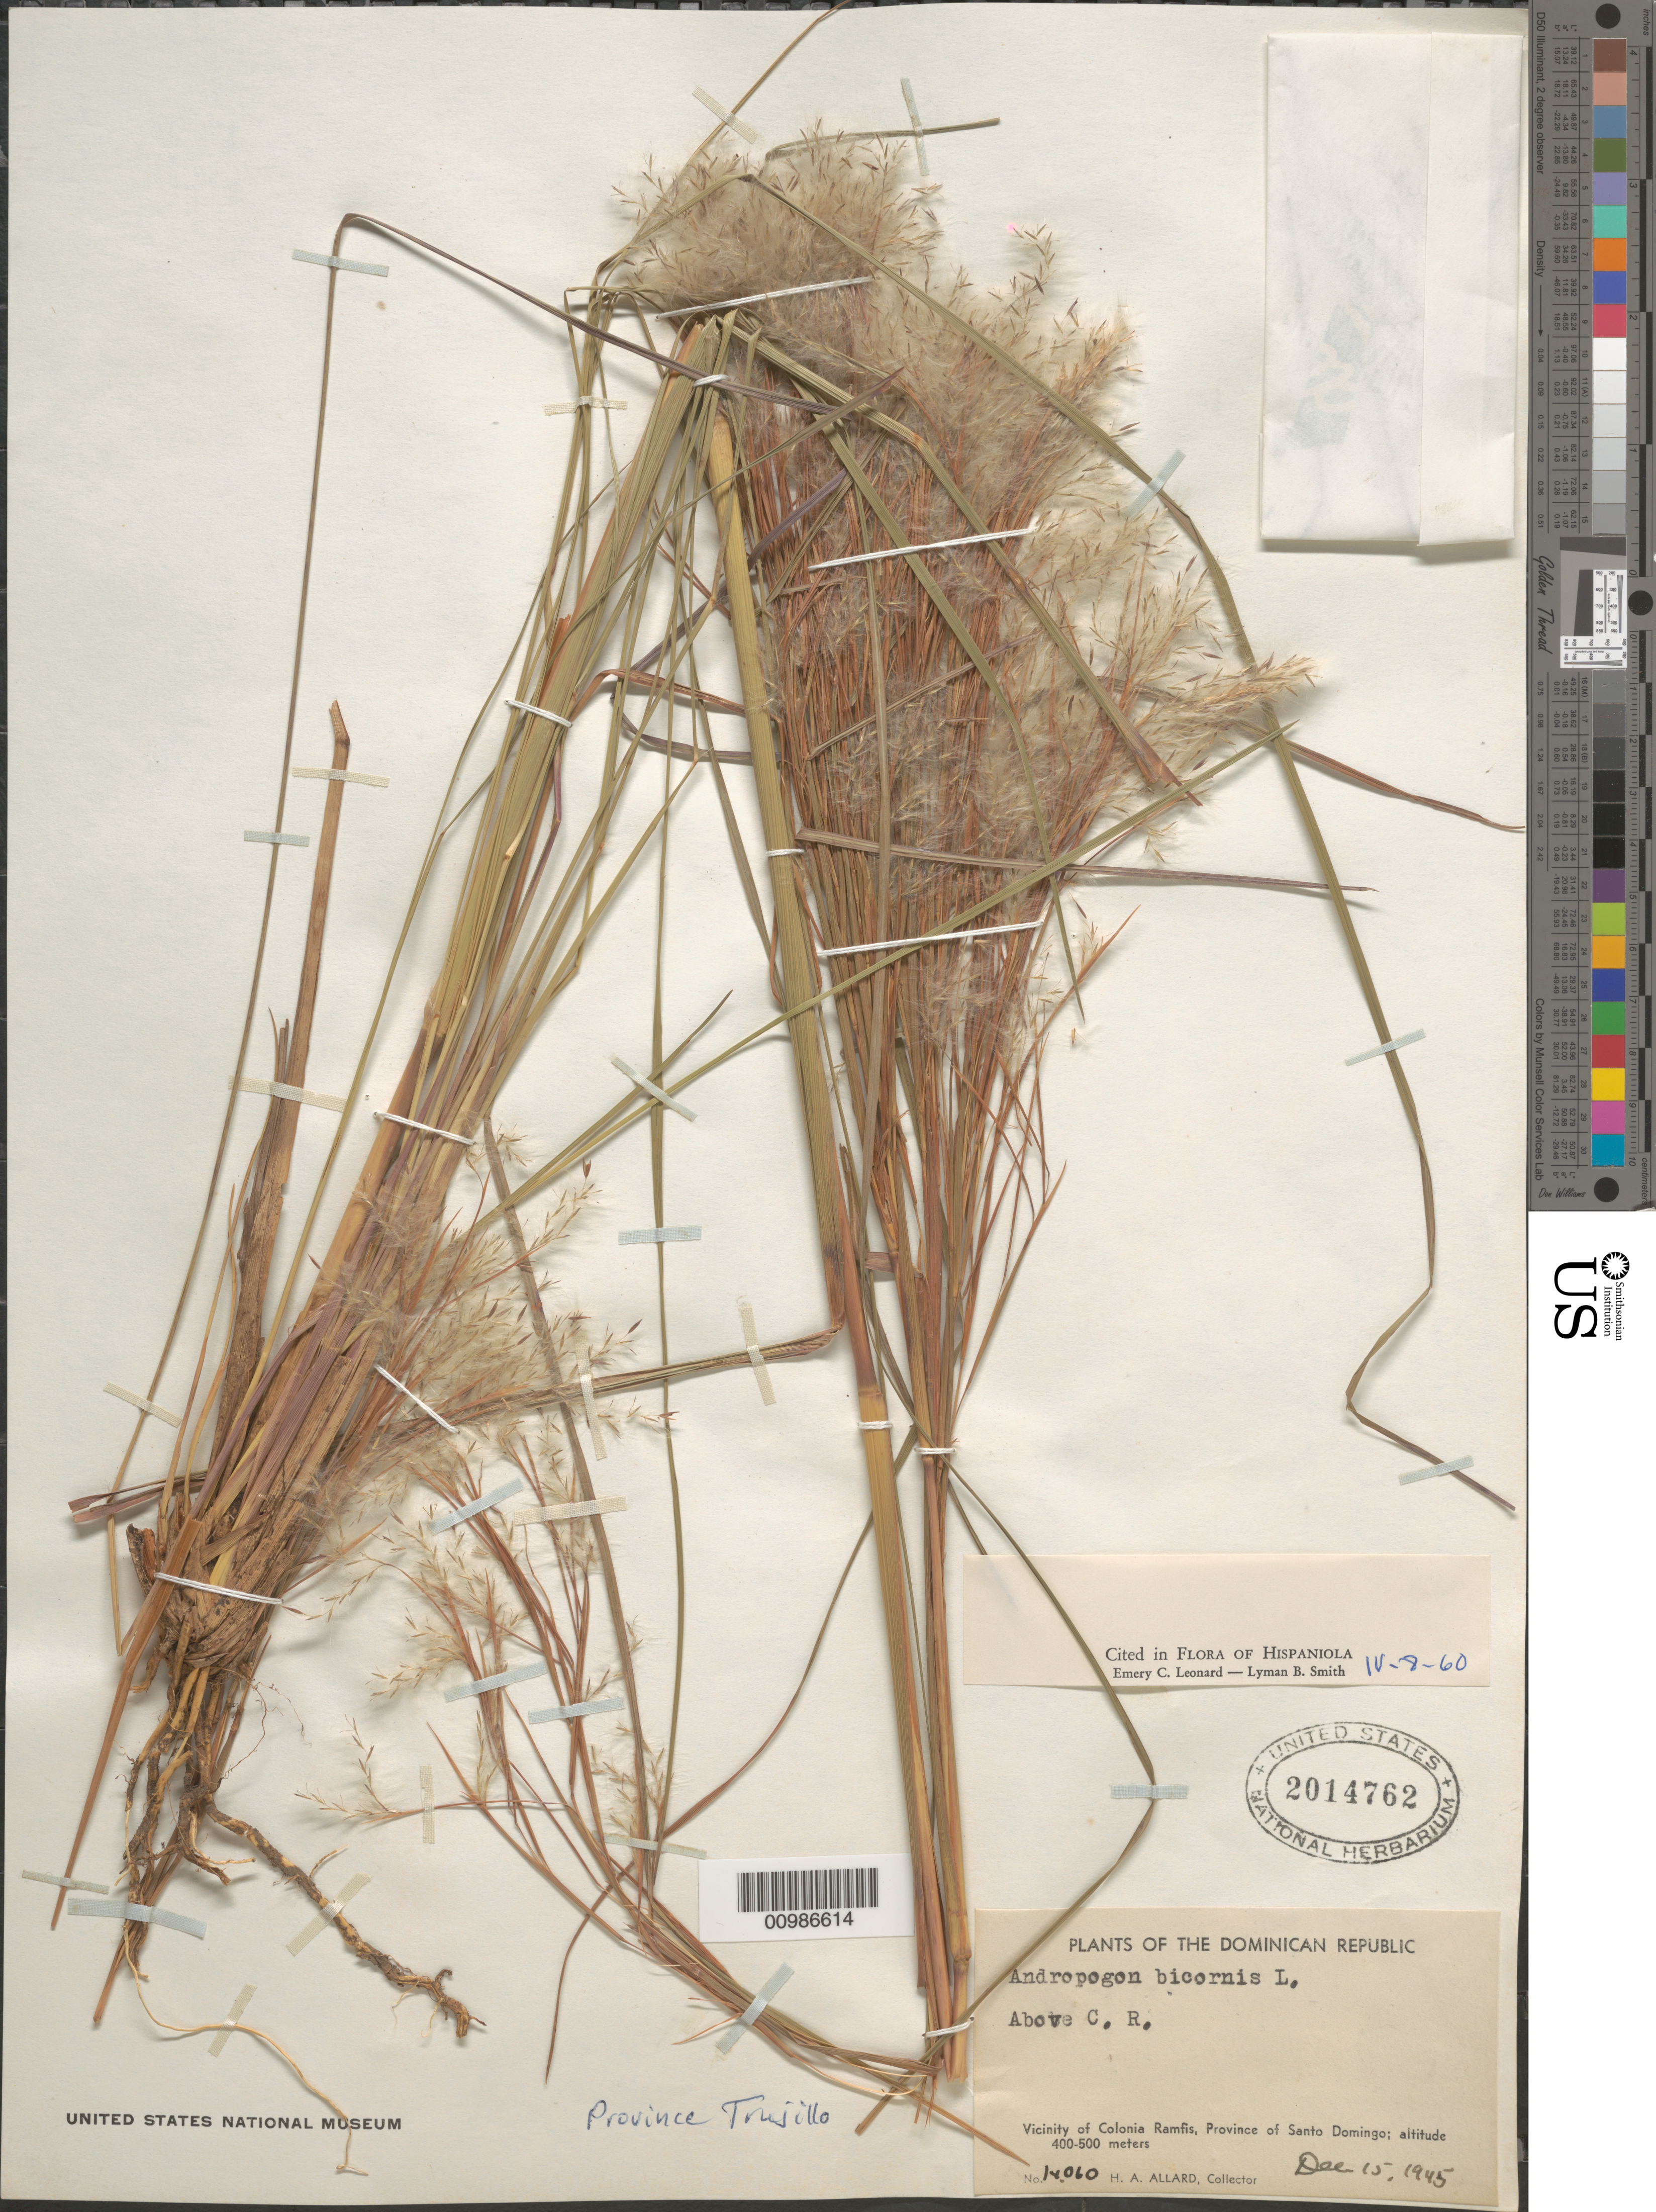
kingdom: Plantae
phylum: Tracheophyta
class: Liliopsida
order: Poales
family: Poaceae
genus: Andropogon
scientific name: Andropogon bicornis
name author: L.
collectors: H. A. Allard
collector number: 14060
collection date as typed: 15 Dec 1945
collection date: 1945-12-15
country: Dominican Republic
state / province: Distrito Nacional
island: Hispaniola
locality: Vicinity of Colonia Ramfis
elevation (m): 400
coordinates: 0 N, 0 E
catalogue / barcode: US 2014762